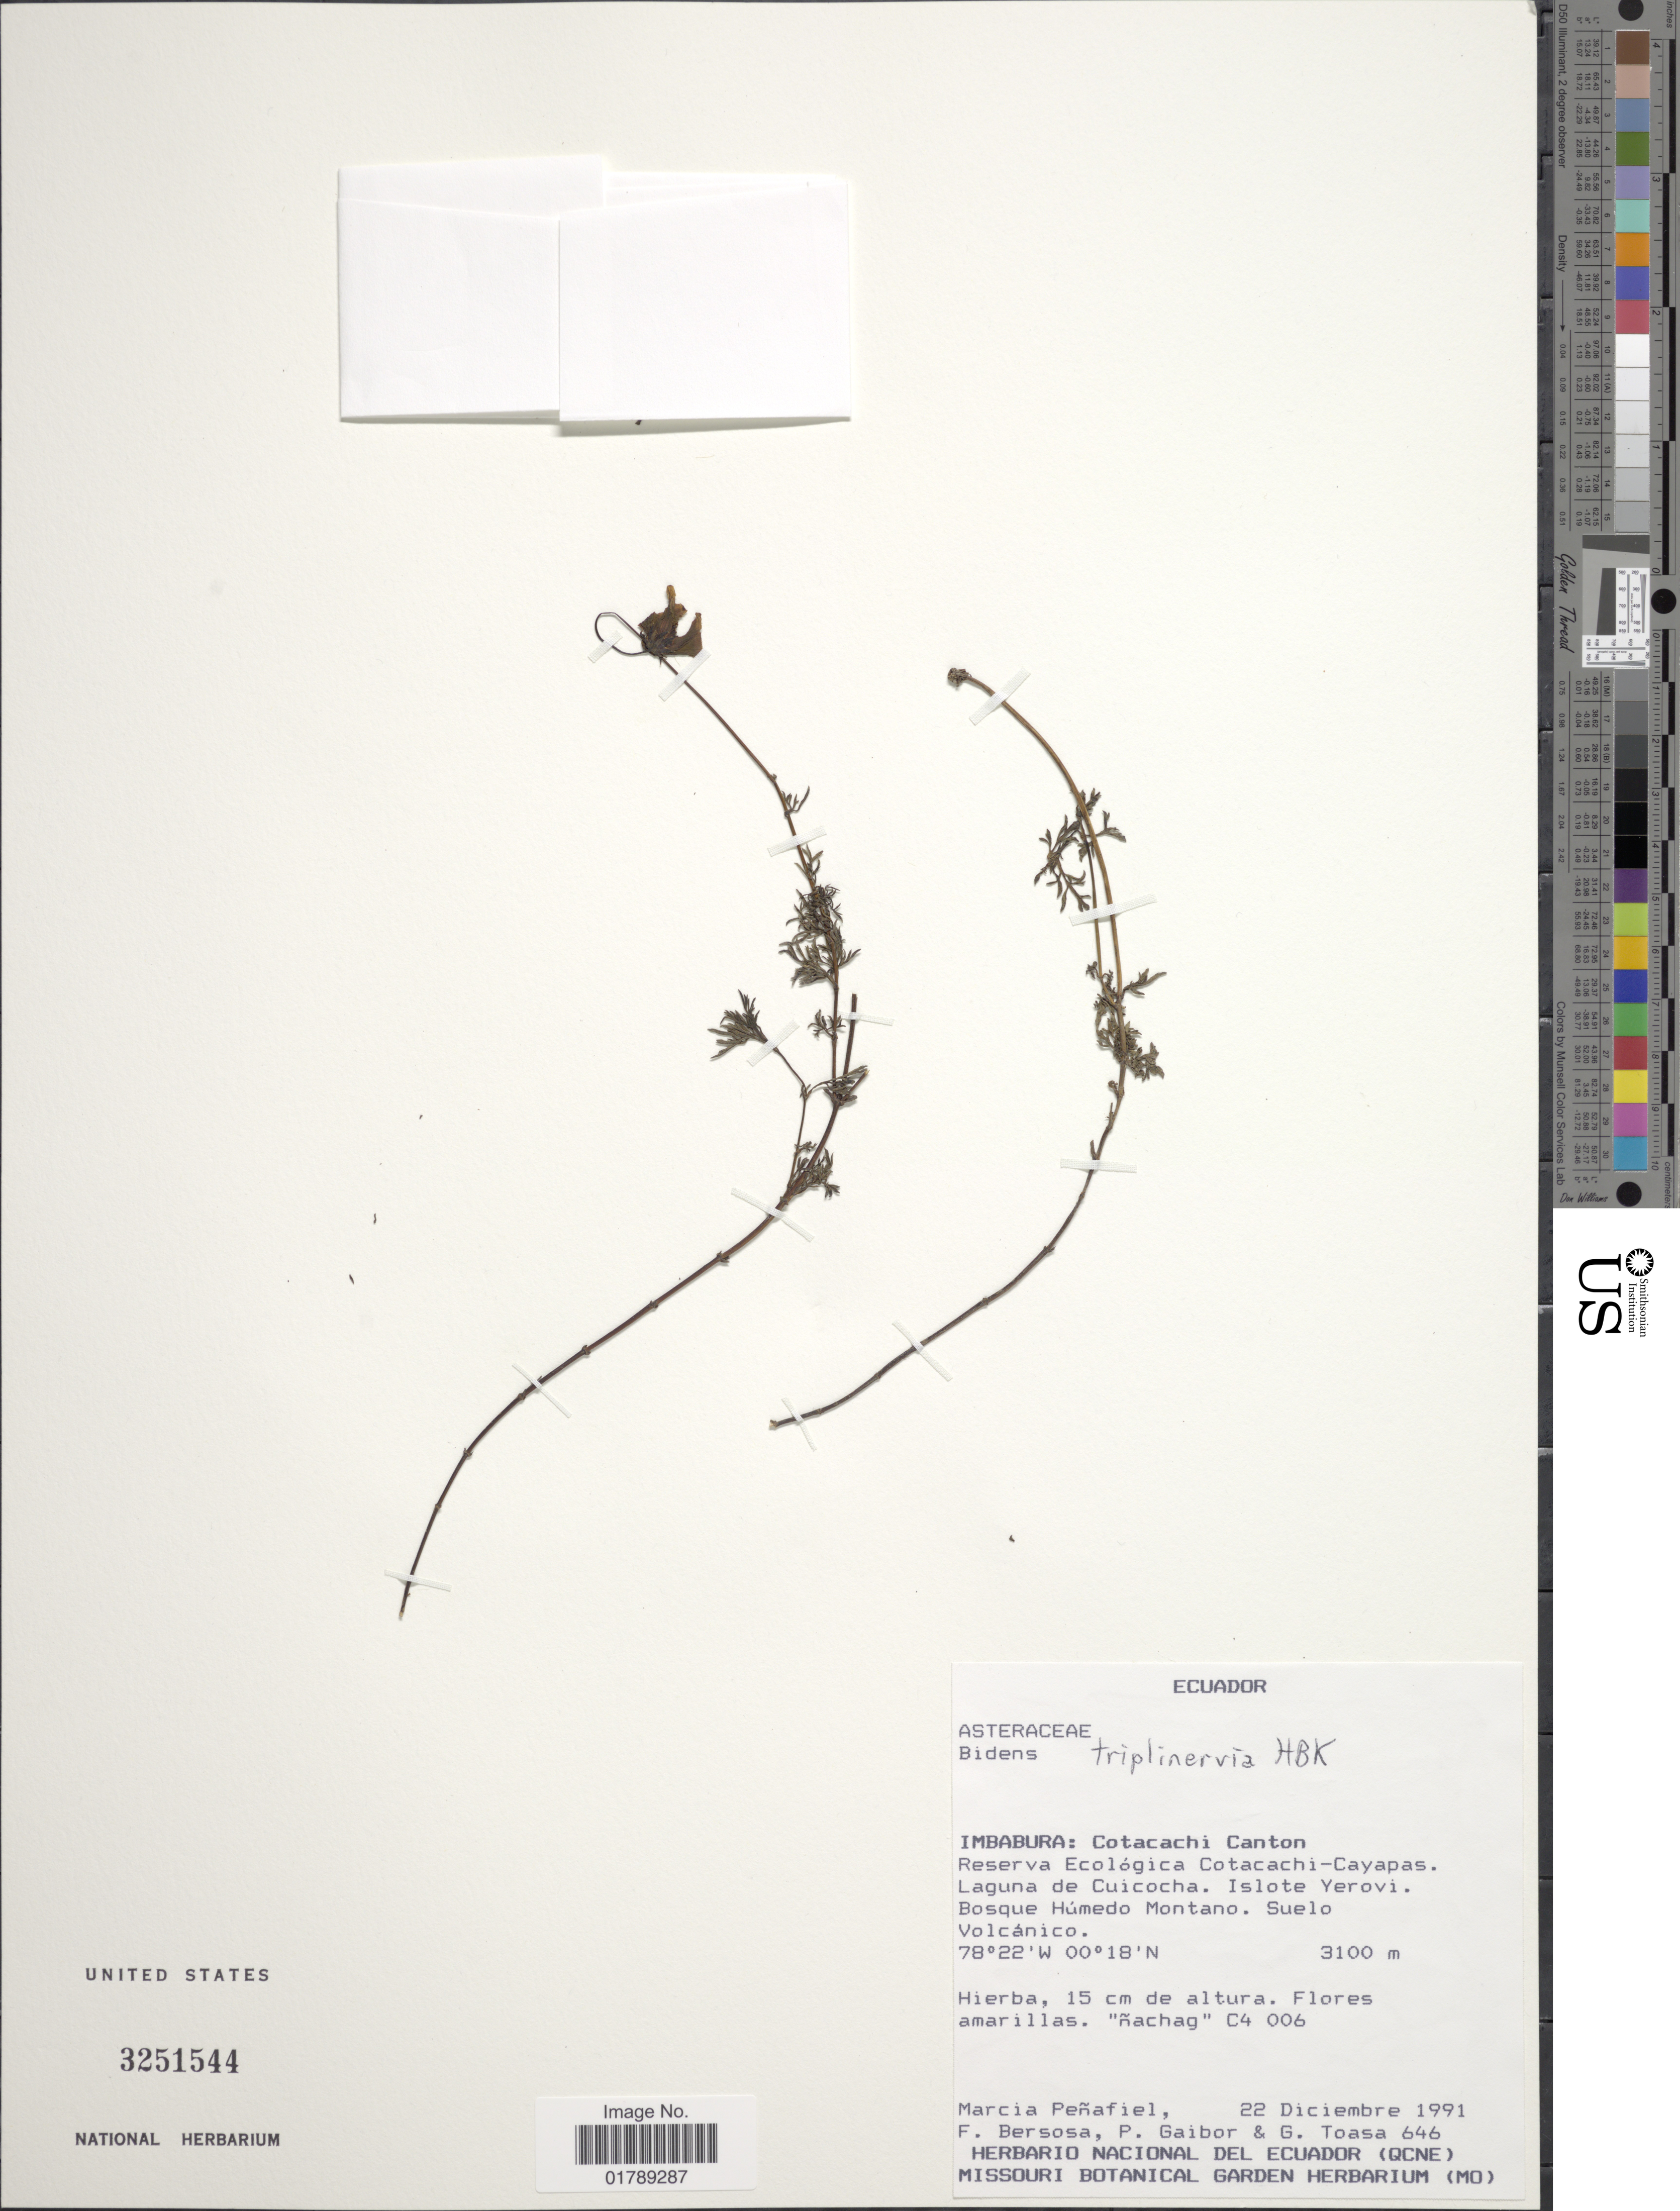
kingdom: Plantae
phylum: Tracheophyta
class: Magnoliopsida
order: Asterales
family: Asteraceae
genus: Bidens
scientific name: Bidens triplinervia var. macrantha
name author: (Wedd.) Sherff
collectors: M. Penafiel, F. Bersosa, P. Gaibor & G. Toasa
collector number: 646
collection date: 1991-12-22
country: Ecuador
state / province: Imbabura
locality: Cotacachi Canton. Reserva Ecológica Cotacachi-Cayapas. Laguna de Cuicocha. Islote Yerovi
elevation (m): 3100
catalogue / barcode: US 3251544